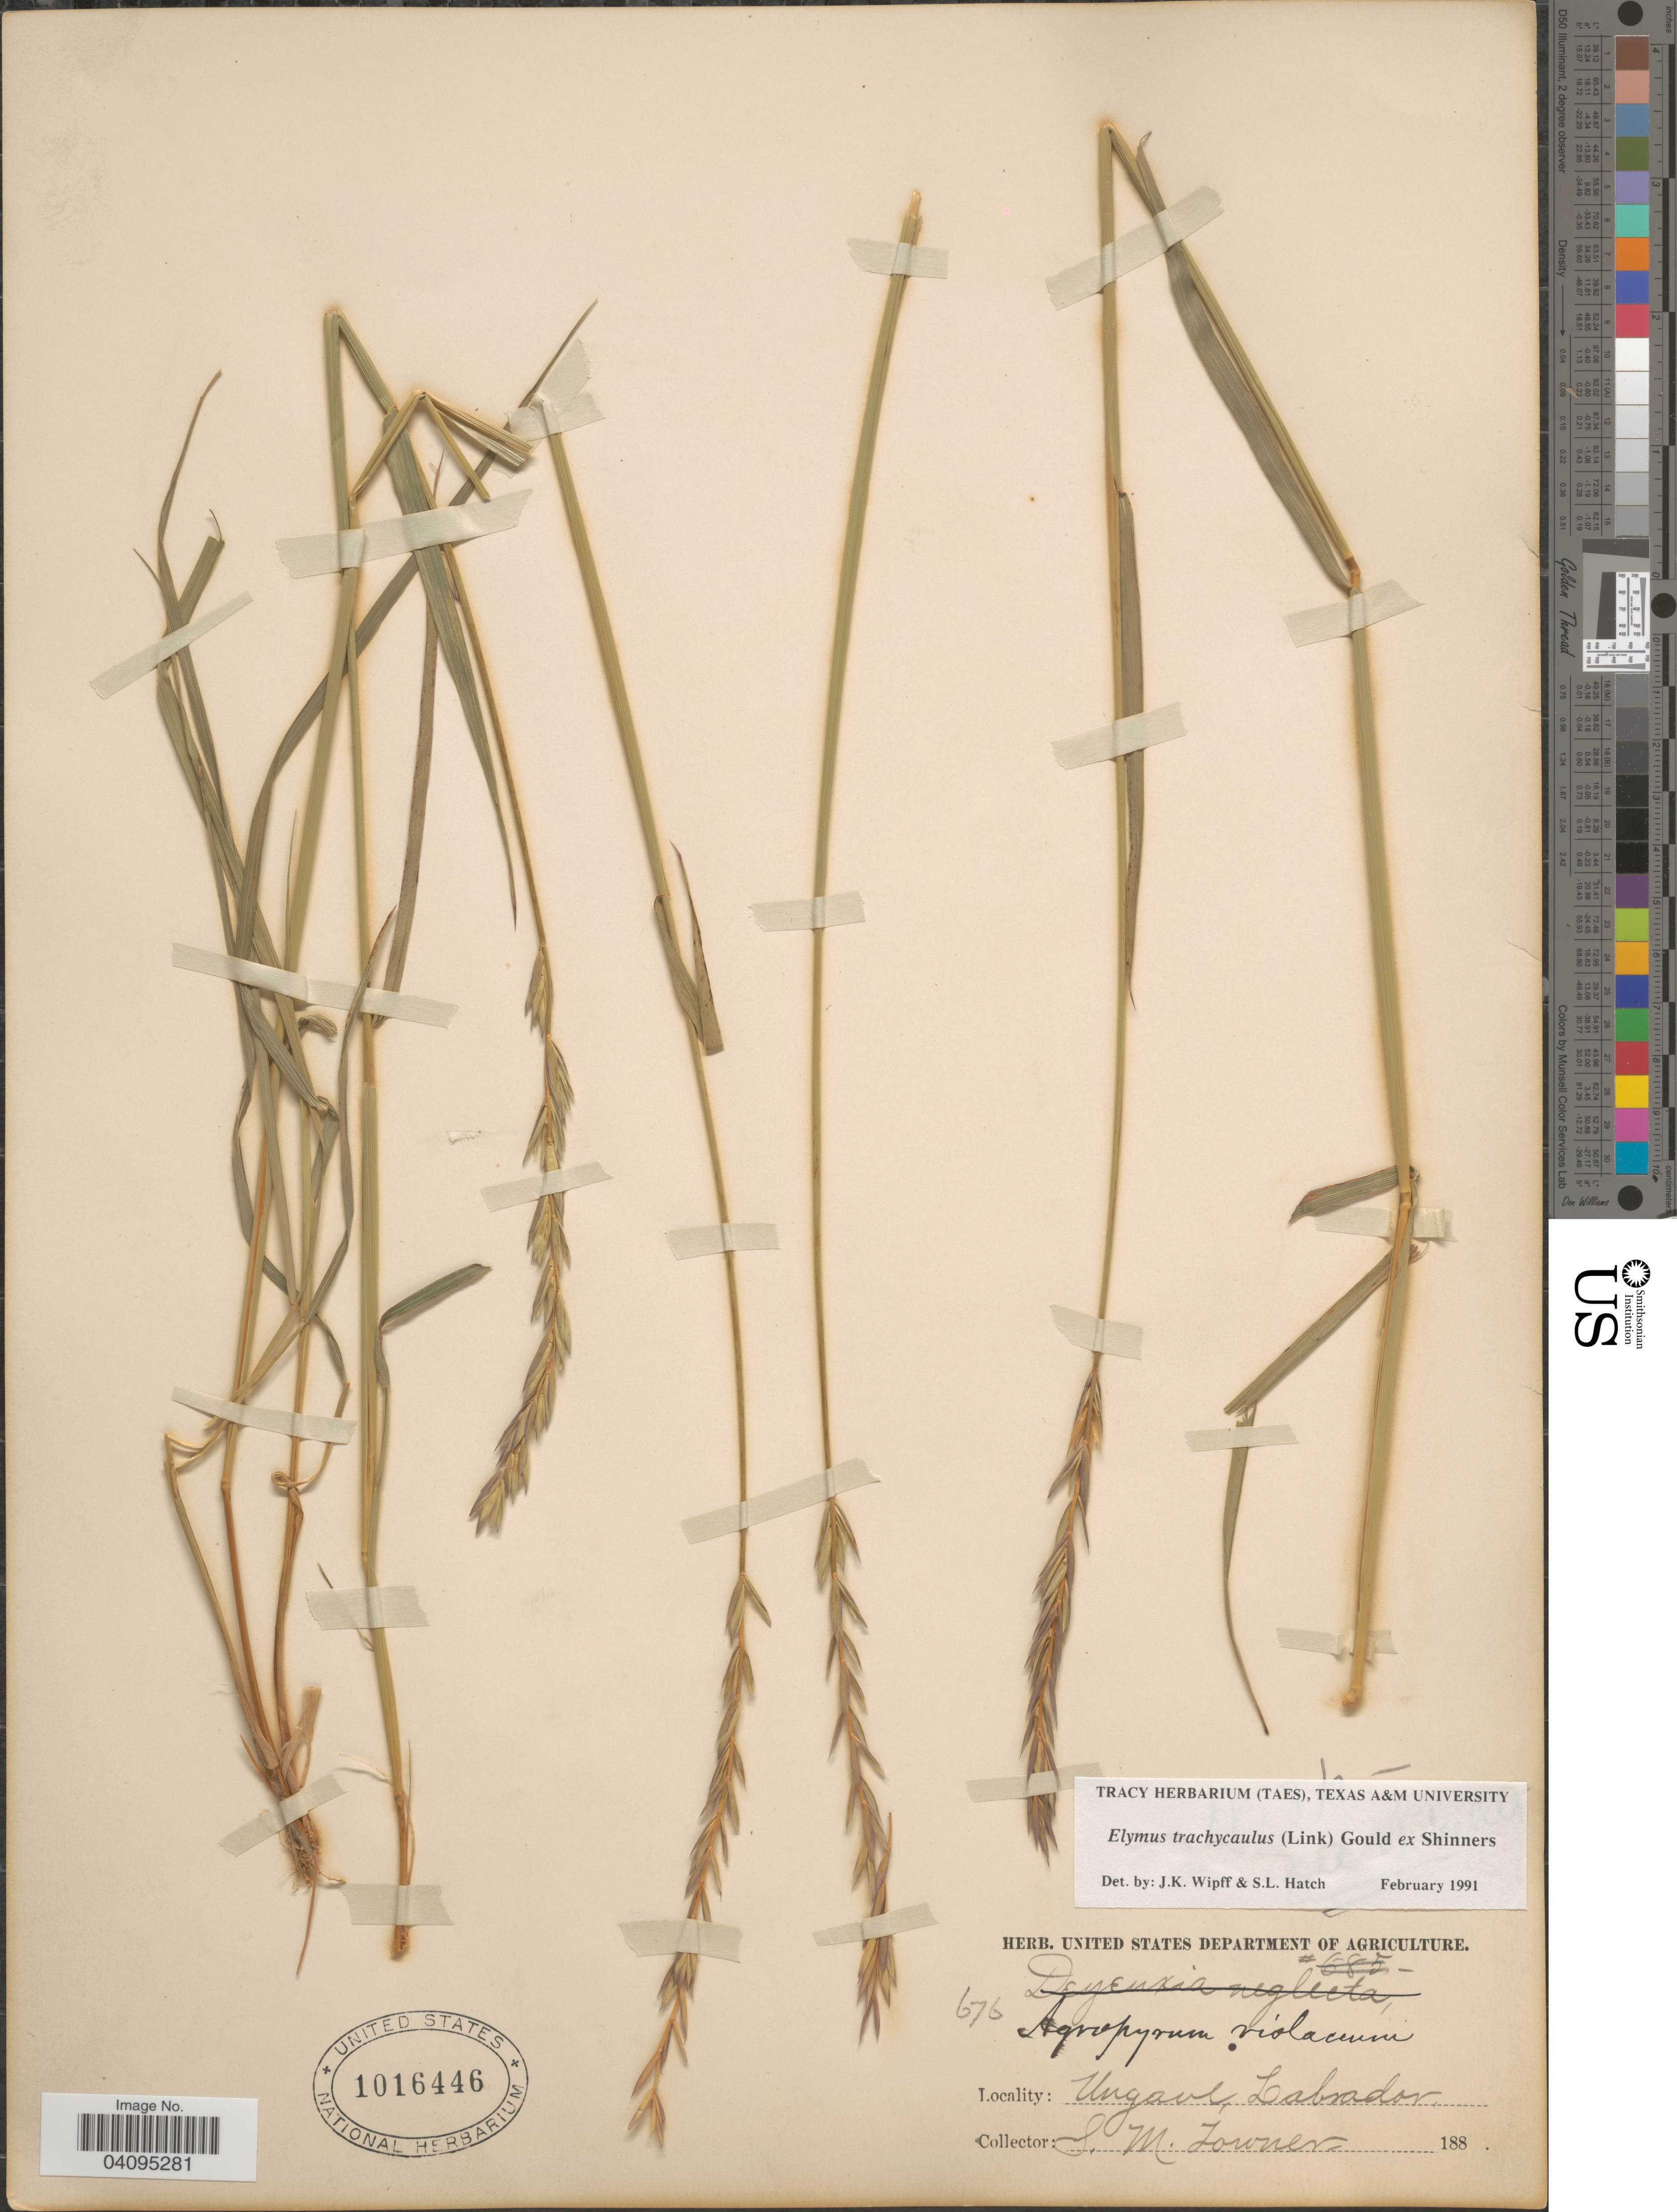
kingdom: Plantae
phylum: Tracheophyta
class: Liliopsida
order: Poales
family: Poaceae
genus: Elymus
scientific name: Elymus trachycaulus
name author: (Link) Gould ex Shinners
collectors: S. Towner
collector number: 676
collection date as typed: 188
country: Canada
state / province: Newfoundland and Labrador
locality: Ungave, Labrador.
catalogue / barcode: US 1016446